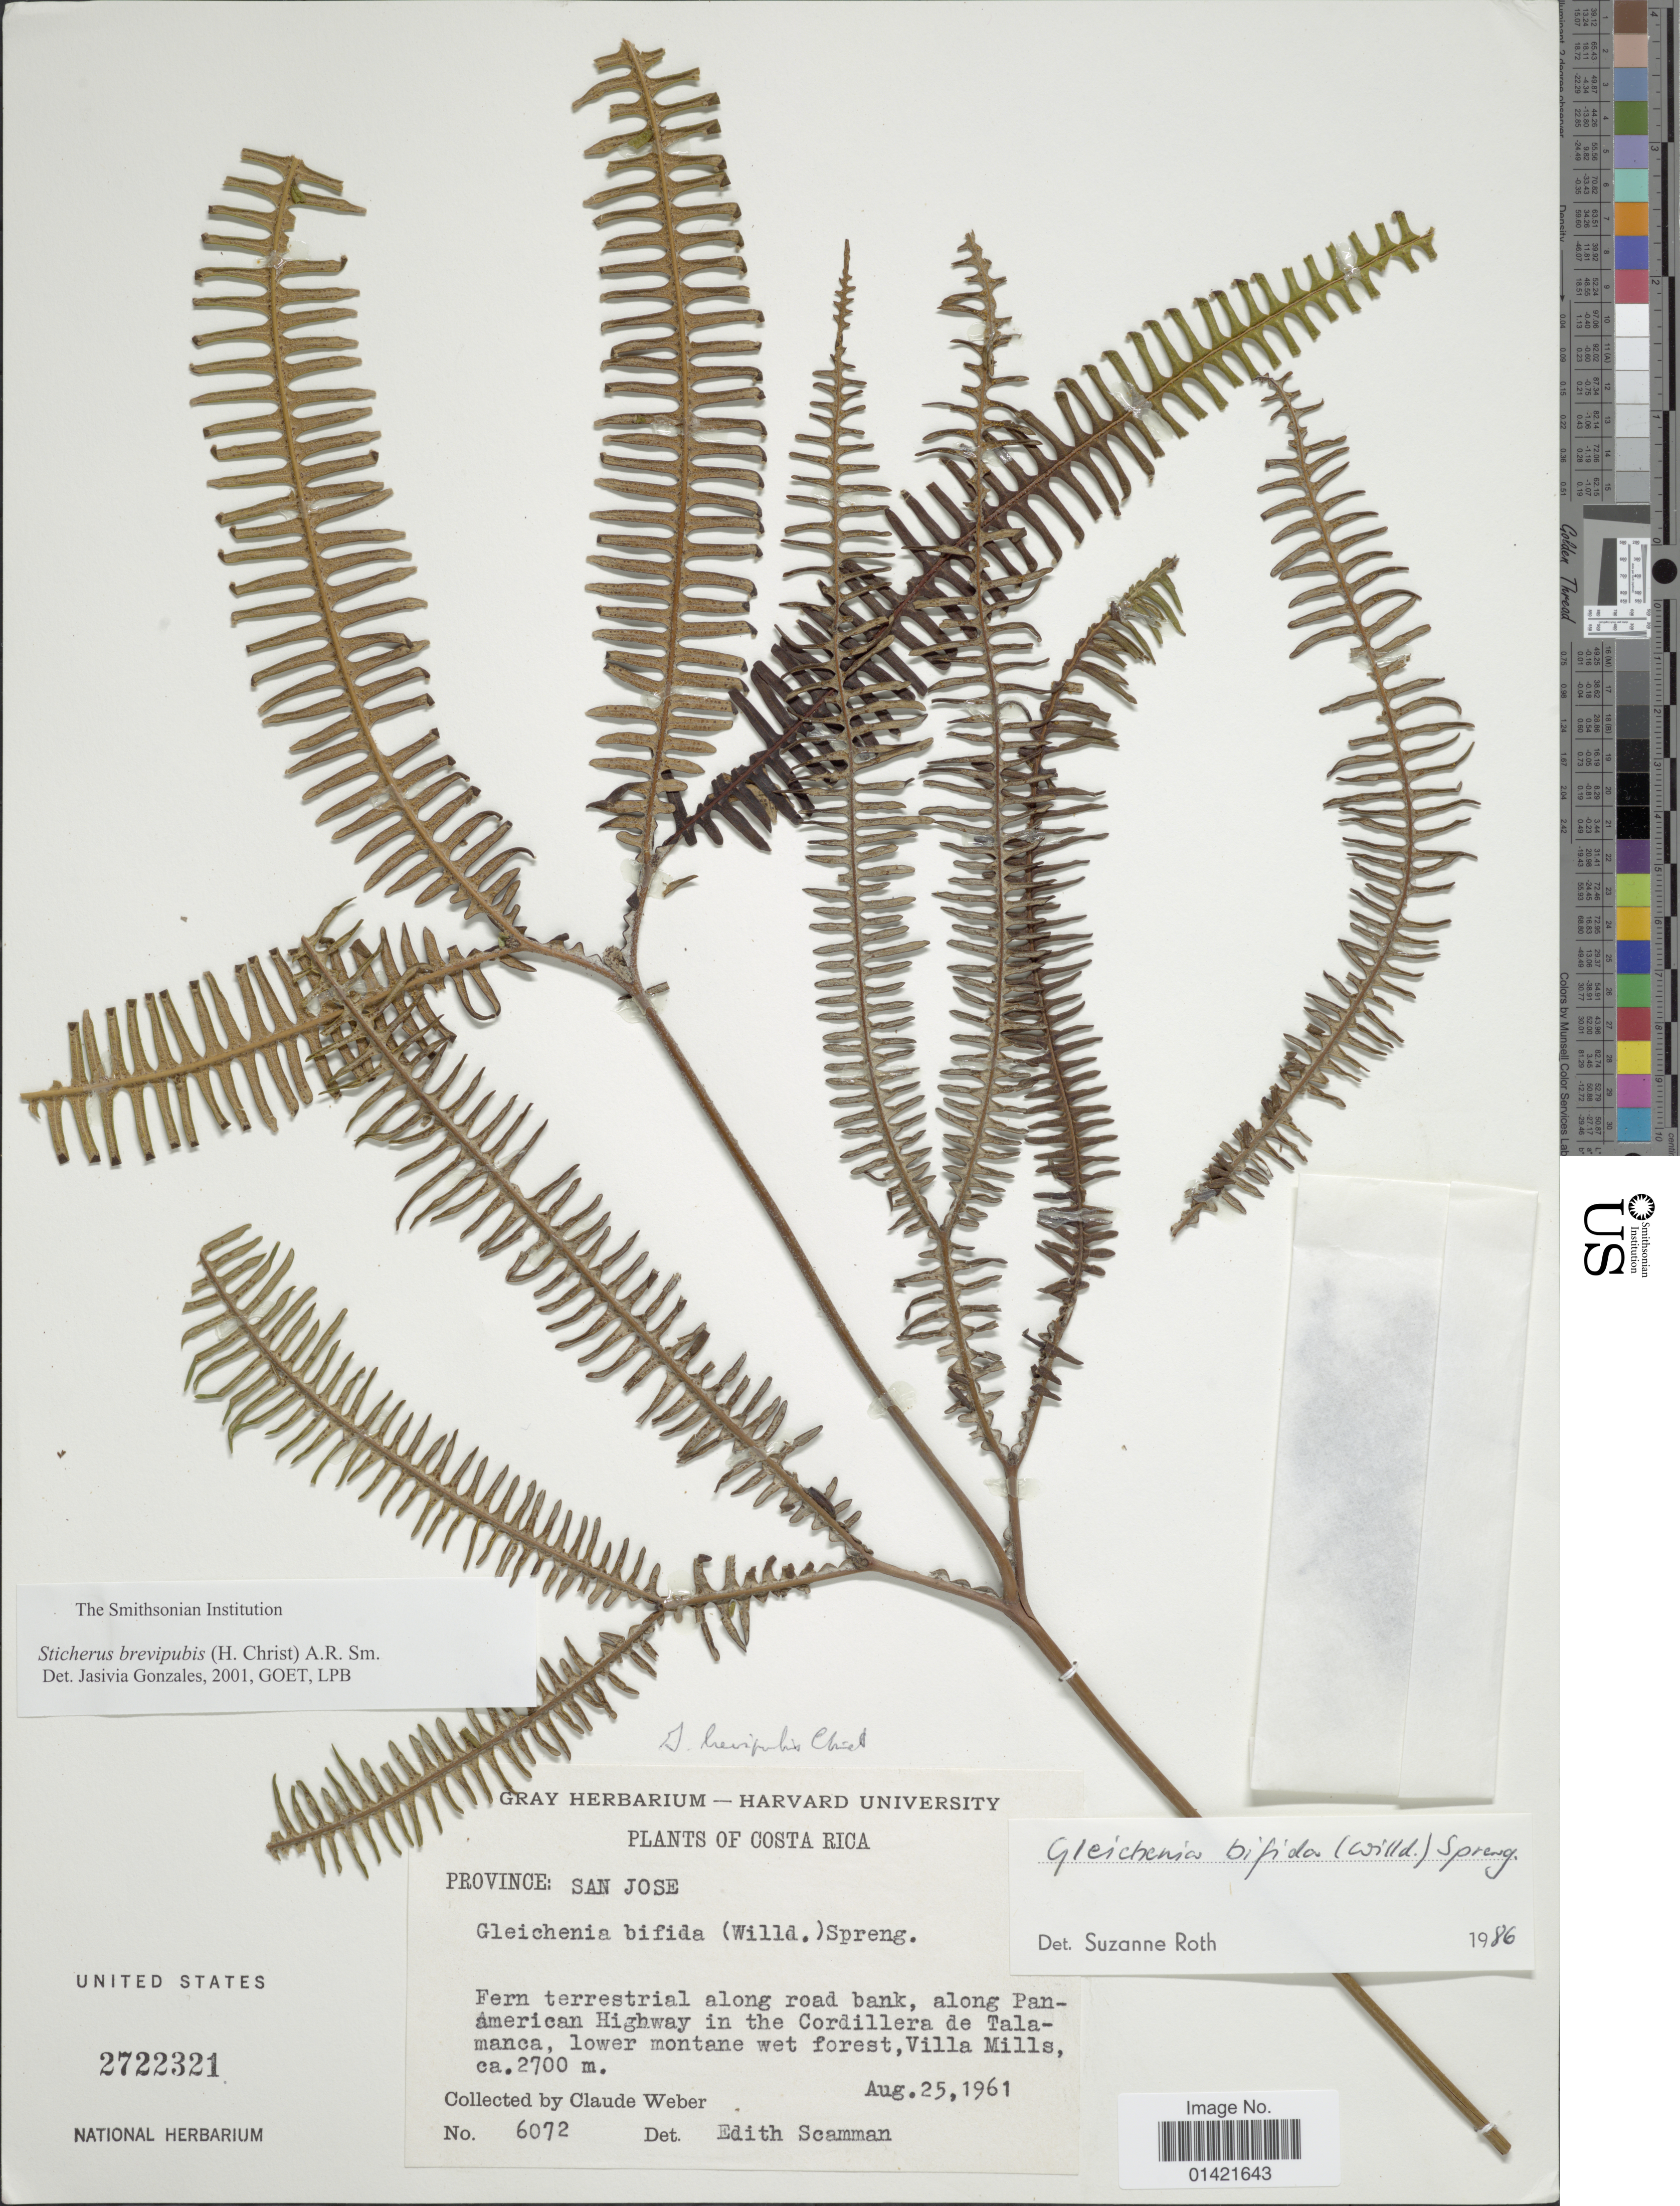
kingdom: Plantae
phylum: Tracheophyta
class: Polypodiopsida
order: Gleicheniales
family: Gleicheniaceae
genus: Sticherus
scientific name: Sticherus fulvus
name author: (Desv.) Ching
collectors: C. Weber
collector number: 6072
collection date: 1961-08-25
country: Costa Rica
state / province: San José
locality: Along Panamerican Highway in the Cordillera de Talamanca. Villa Mills.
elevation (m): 2700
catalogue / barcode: US 2722321